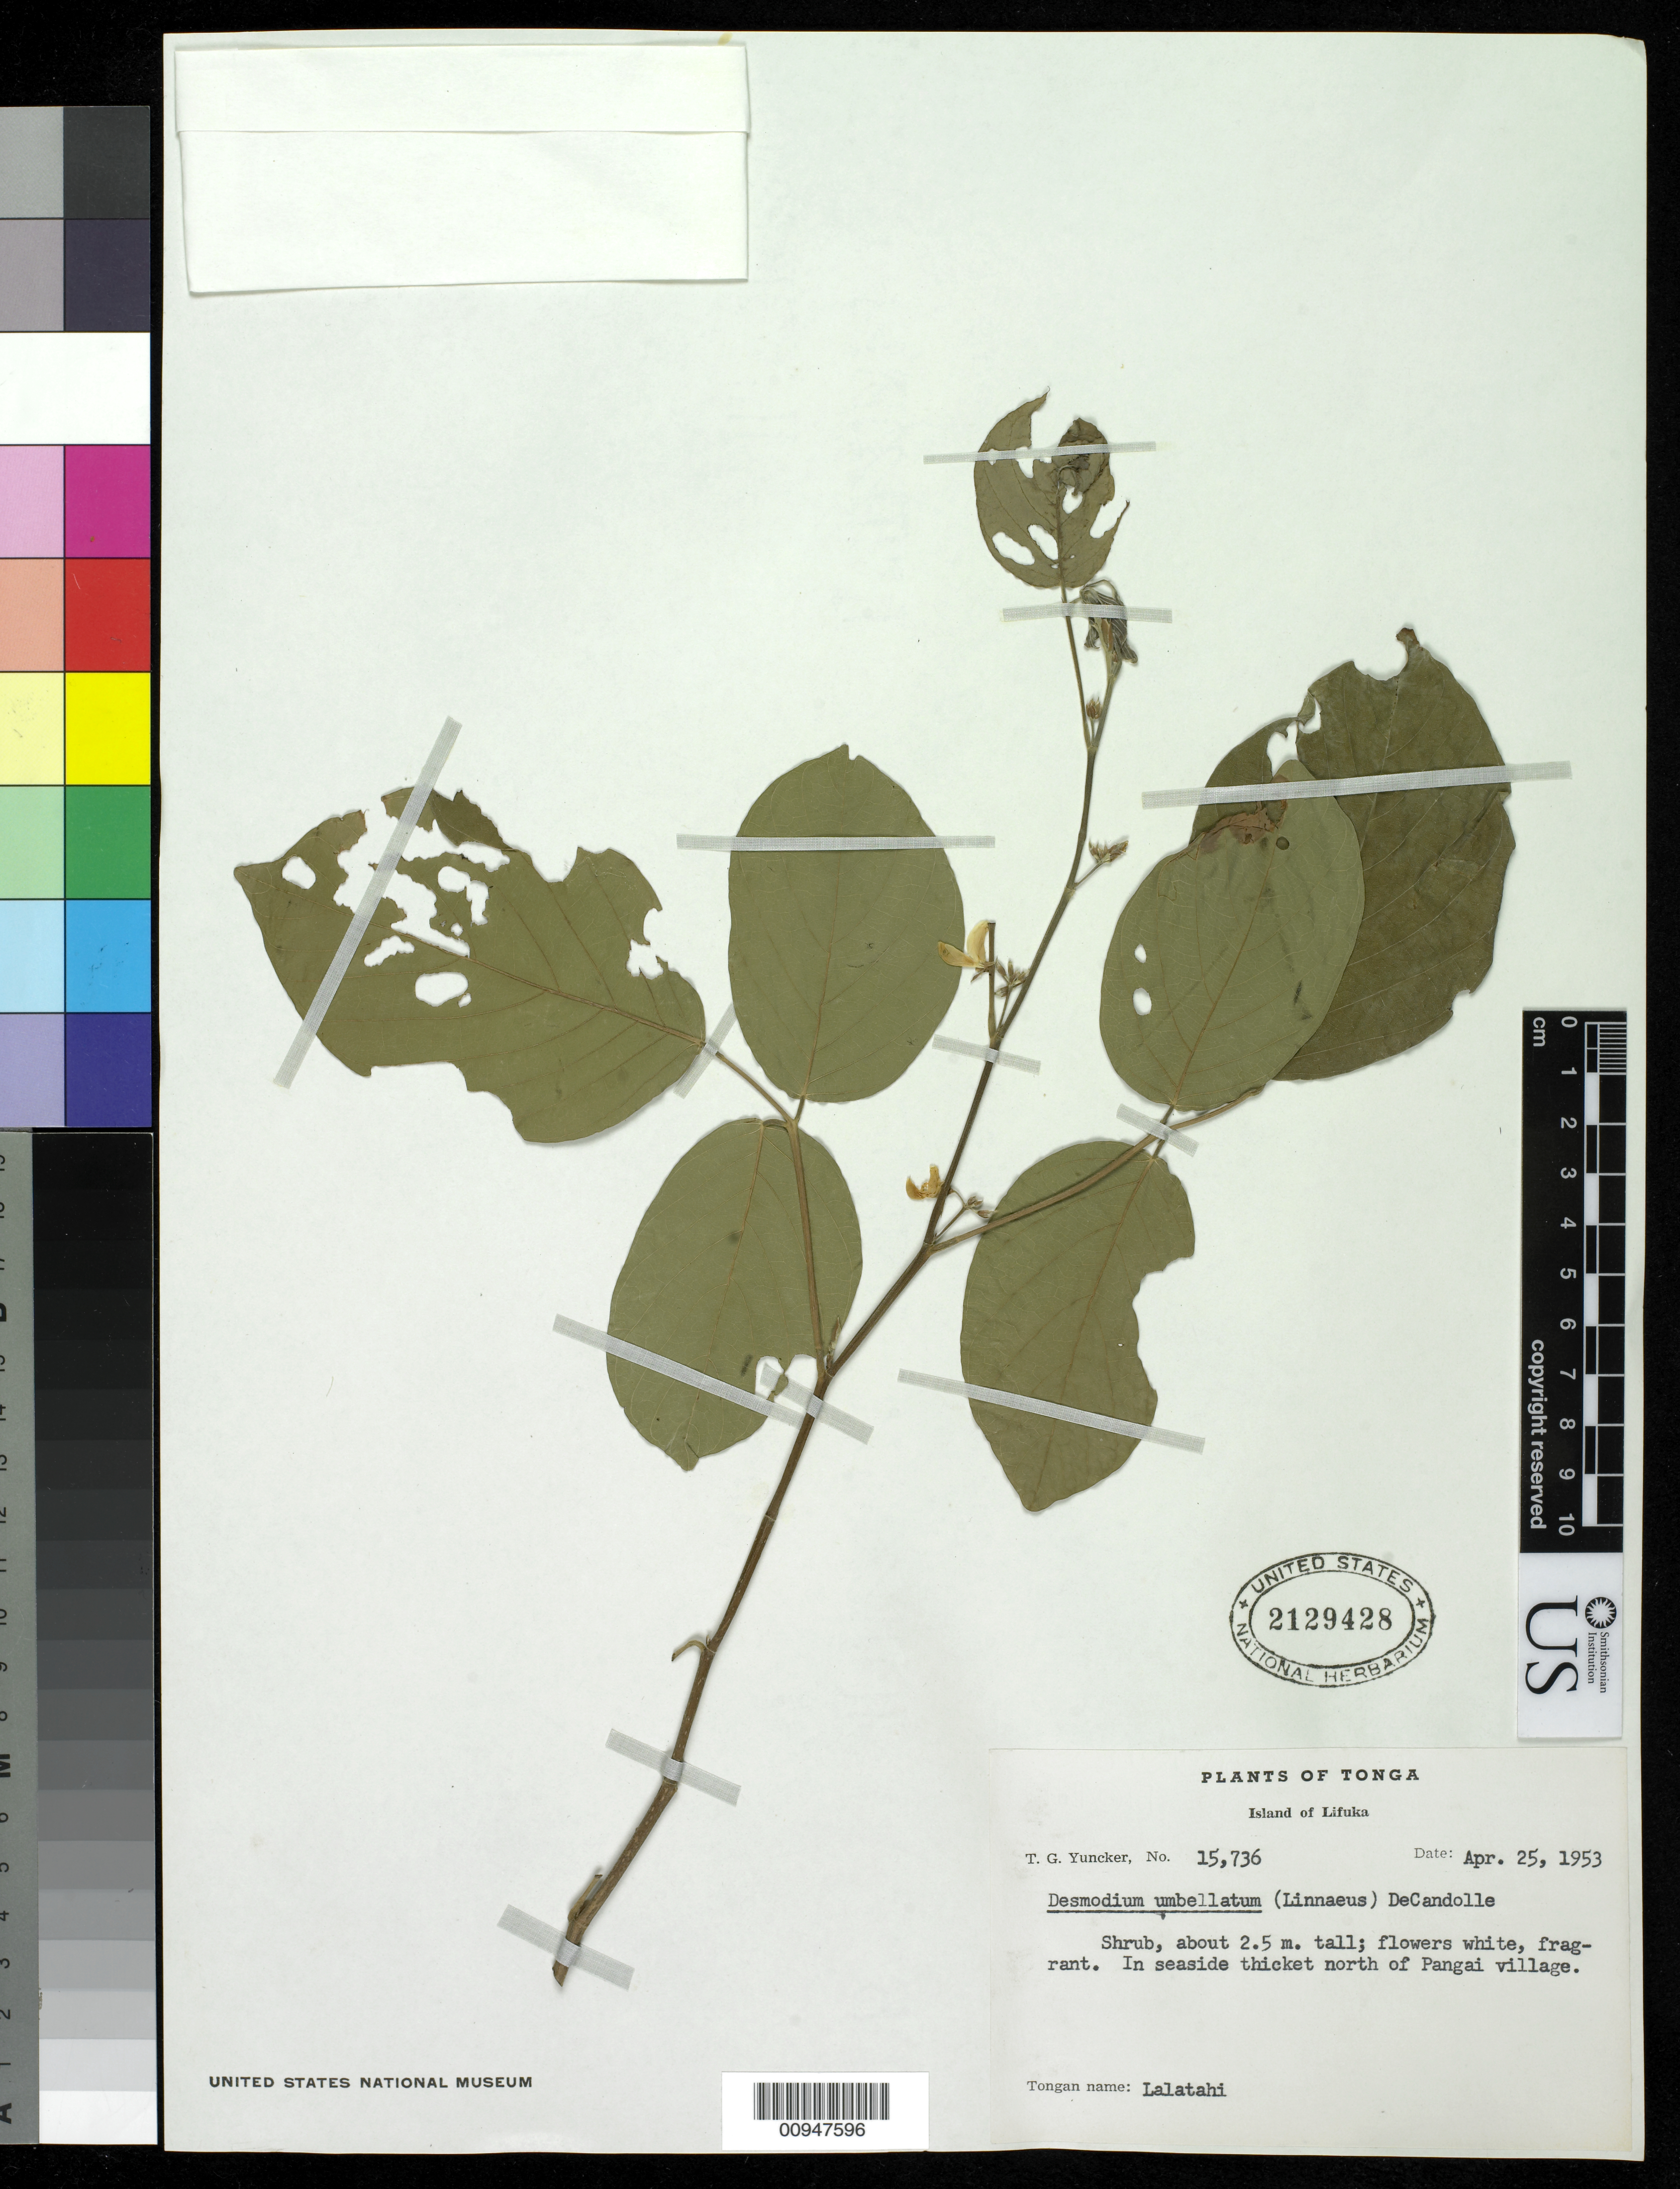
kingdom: Plantae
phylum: Tracheophyta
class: Magnoliopsida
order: Fabales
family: Fabaceae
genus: Dendrolobium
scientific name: Dendrolobium umbellatum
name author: (L.) Benth.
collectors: T. G. Yuncker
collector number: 15736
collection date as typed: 25 Apr 1953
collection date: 1953-04-25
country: Tonga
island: Lifuka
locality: North of Pangai village (seaside thicket)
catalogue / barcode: US 2129428